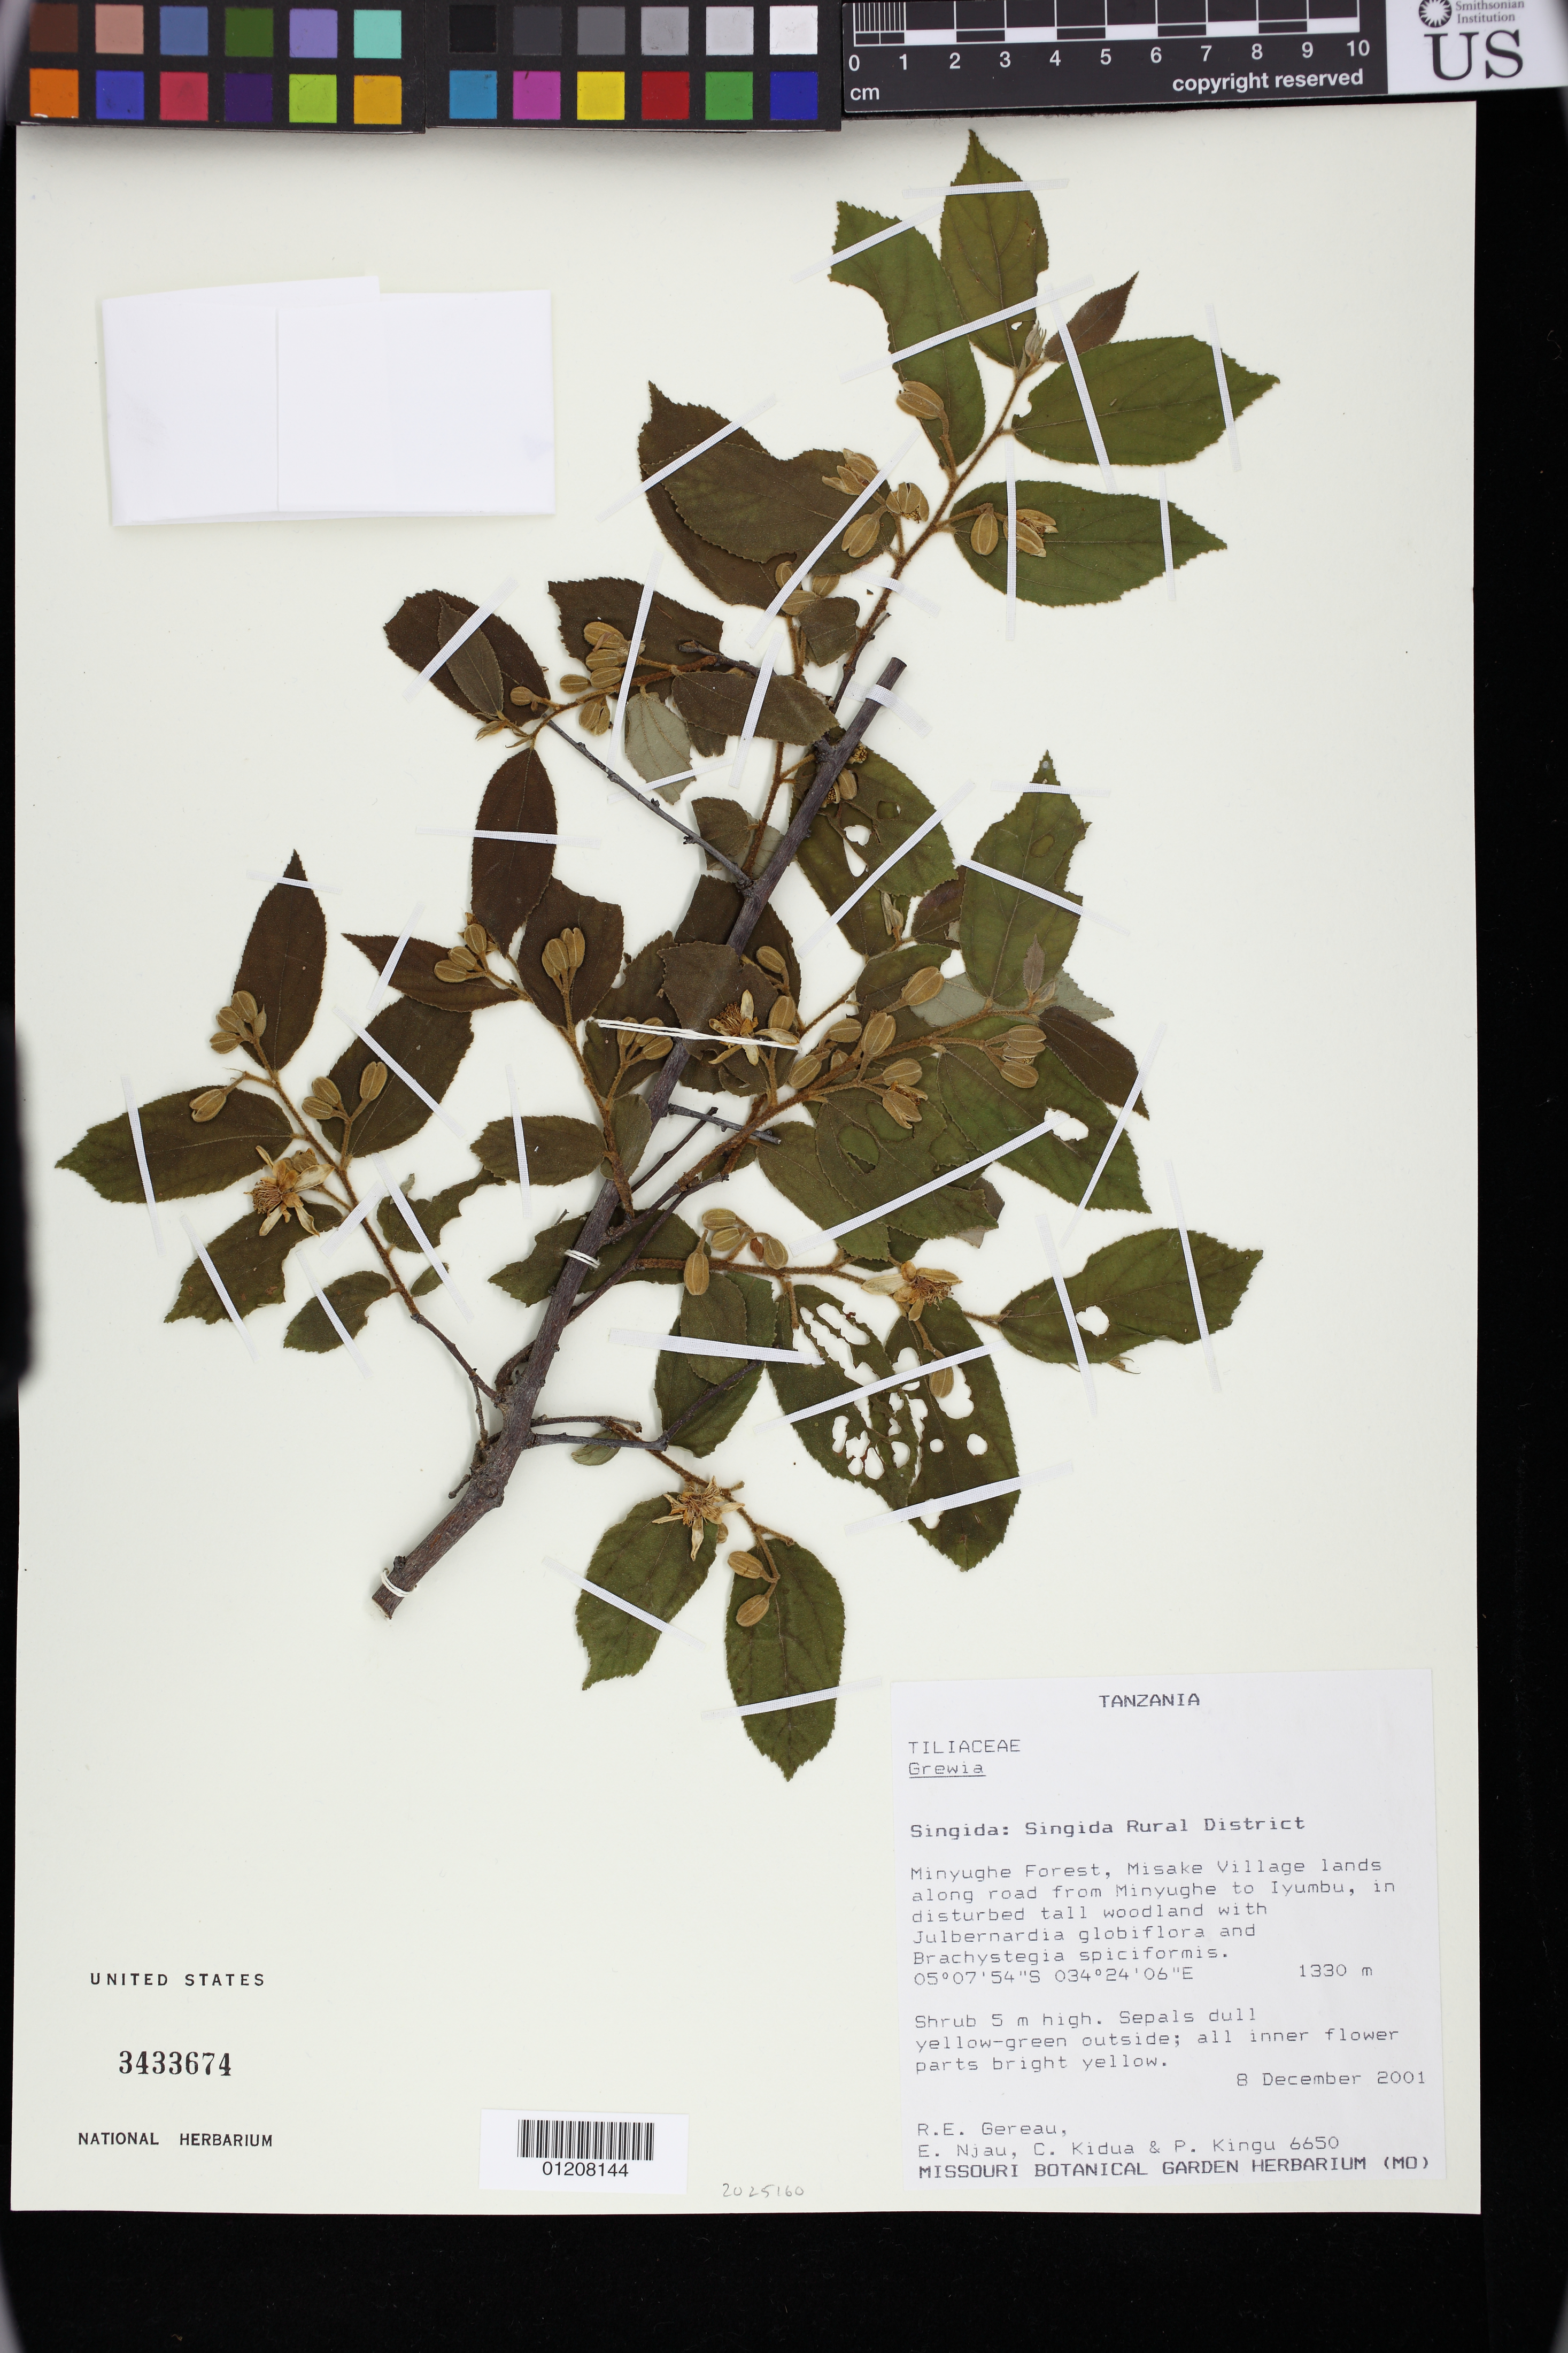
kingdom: Plantae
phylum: Tracheophyta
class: Magnoliopsida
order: Malvales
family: Malvaceae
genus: Grewia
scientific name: Grewia sp.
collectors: R. E. Gereau, E. Njau, C. Kidua & Kingu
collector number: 6650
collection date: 2001-12-08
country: Tanzania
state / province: Singida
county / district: Singida Rural District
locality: Minyughe Forest, Misake Village lands along road from Minyughe to Iyumbu.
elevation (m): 1330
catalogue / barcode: US 3433674